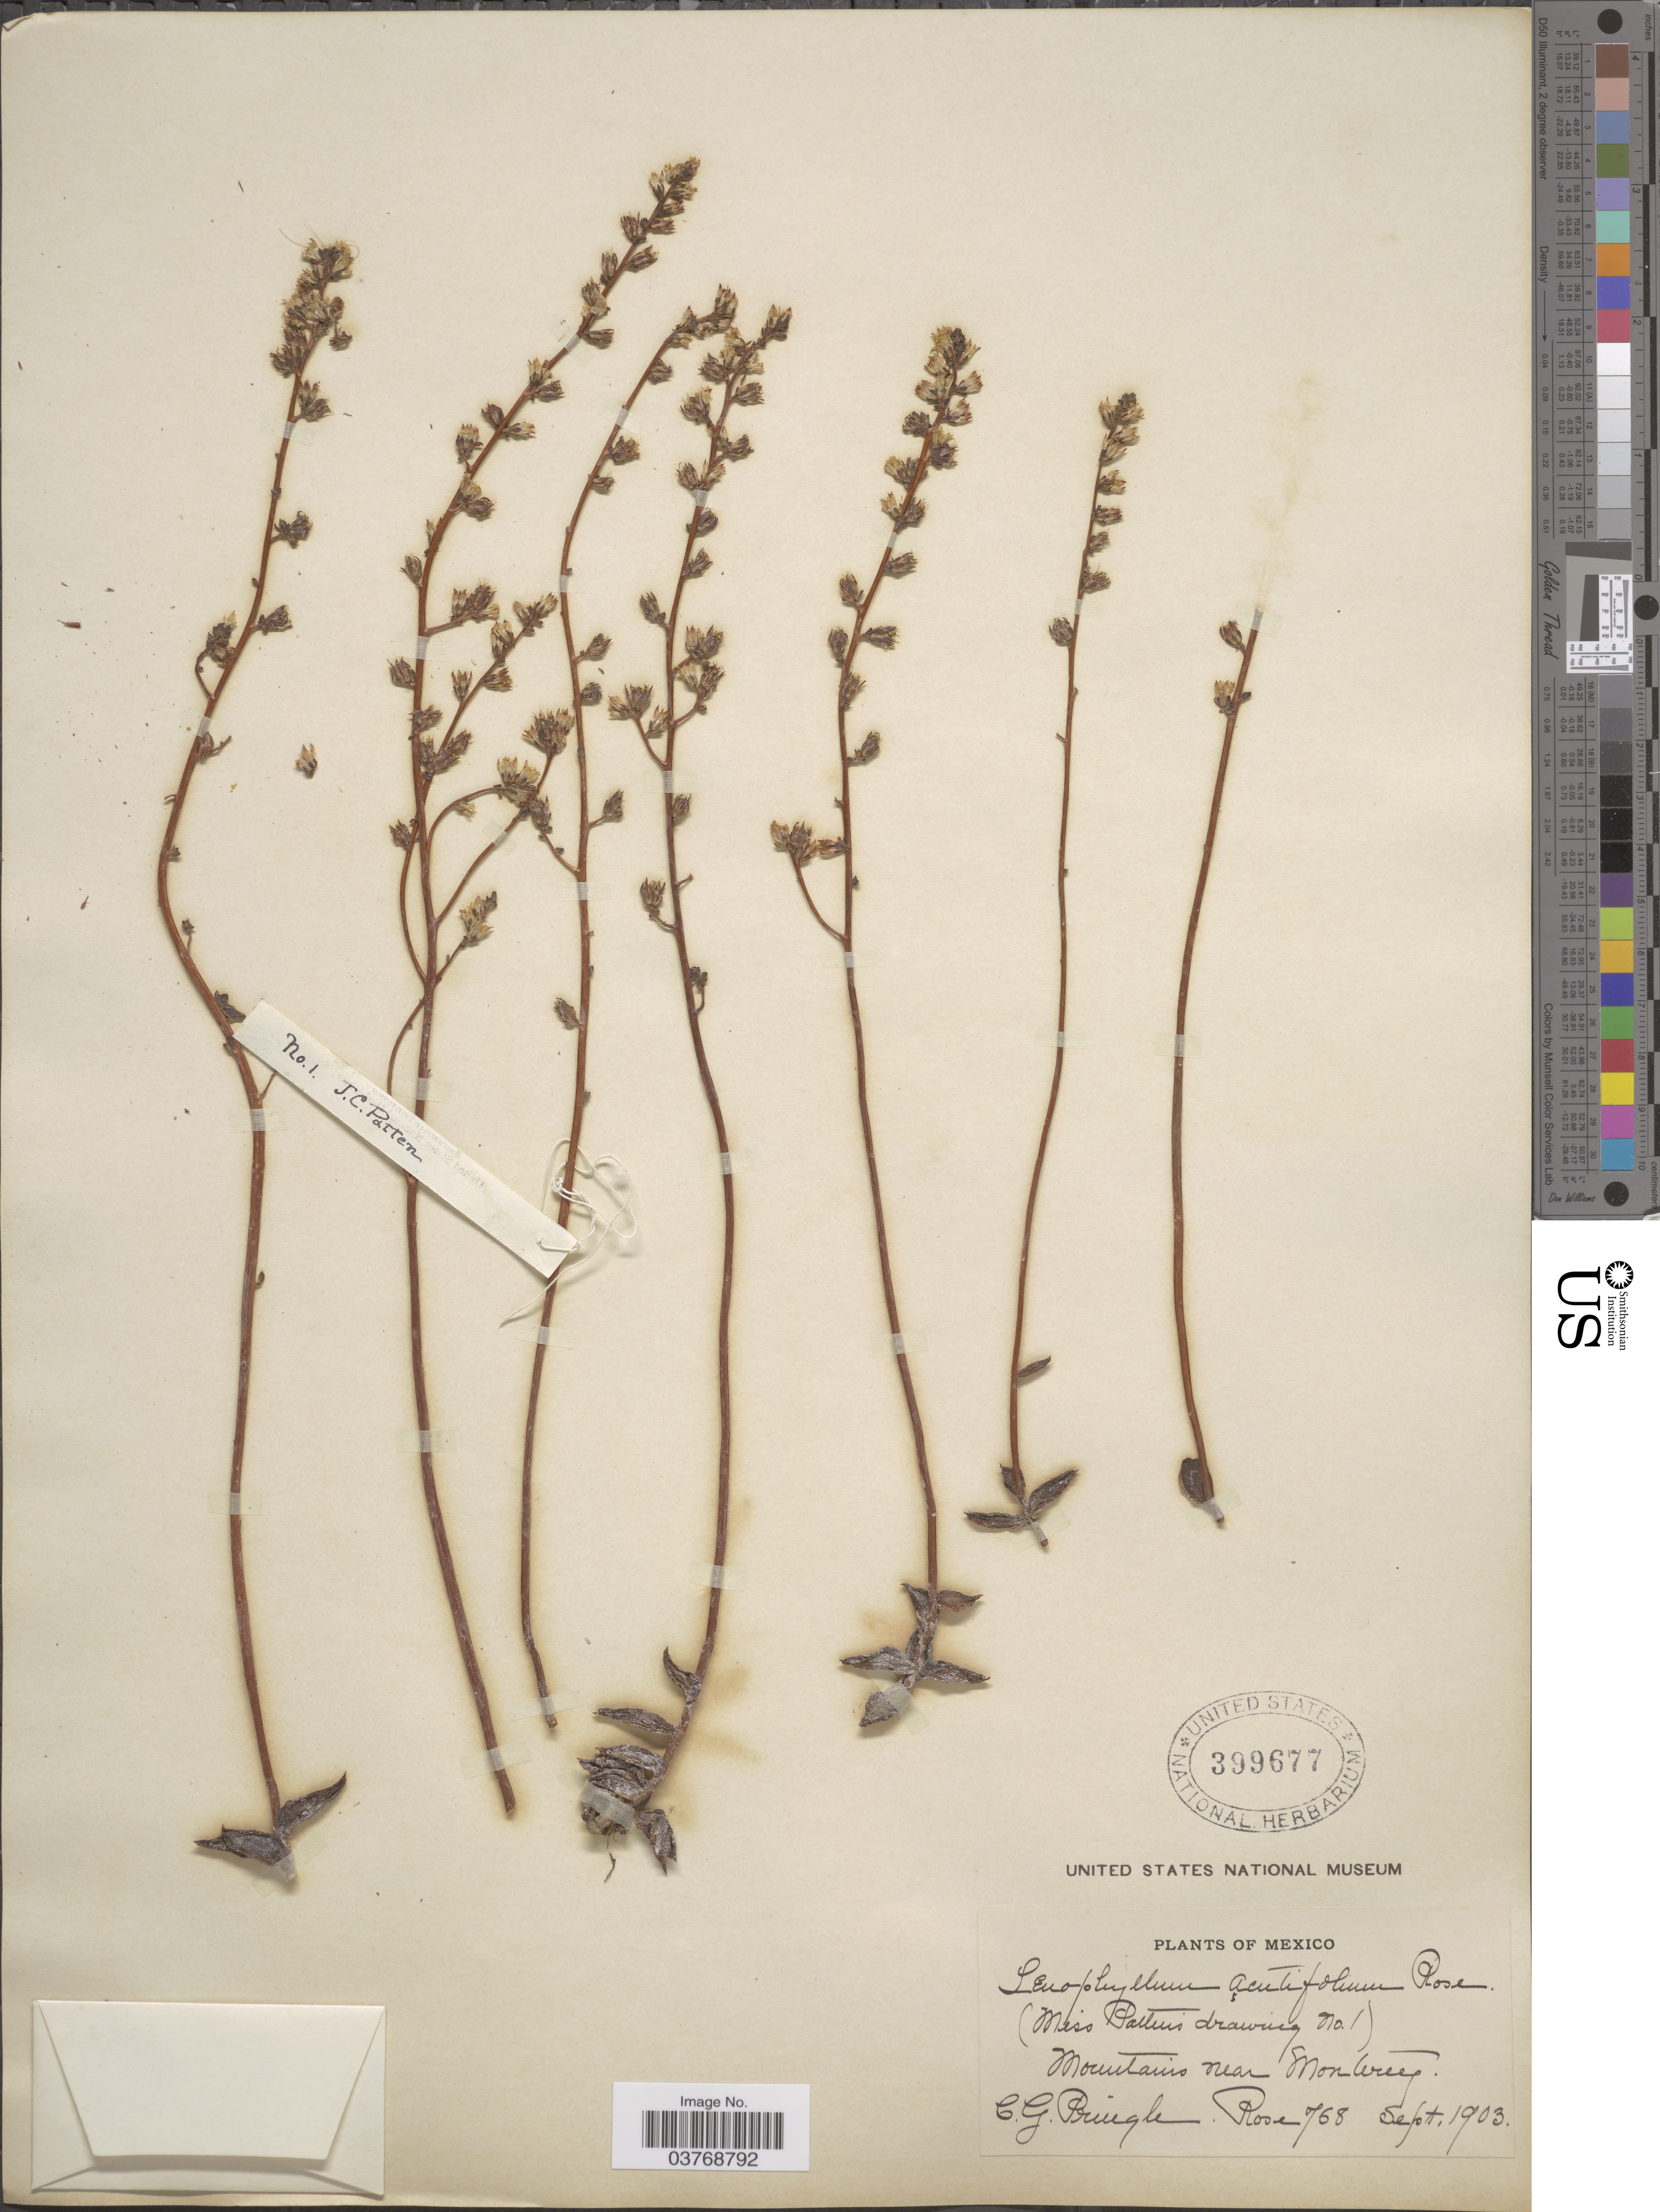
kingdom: Plantae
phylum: Tracheophyta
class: Magnoliopsida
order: Saxifragales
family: Crassulaceae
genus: Lenophyllum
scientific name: Lenophyllum acutifolium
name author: Rose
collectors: C. G. Pringle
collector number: Rose768?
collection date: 1903-09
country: Mexico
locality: Mountains near Monterey.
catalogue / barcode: US 399677